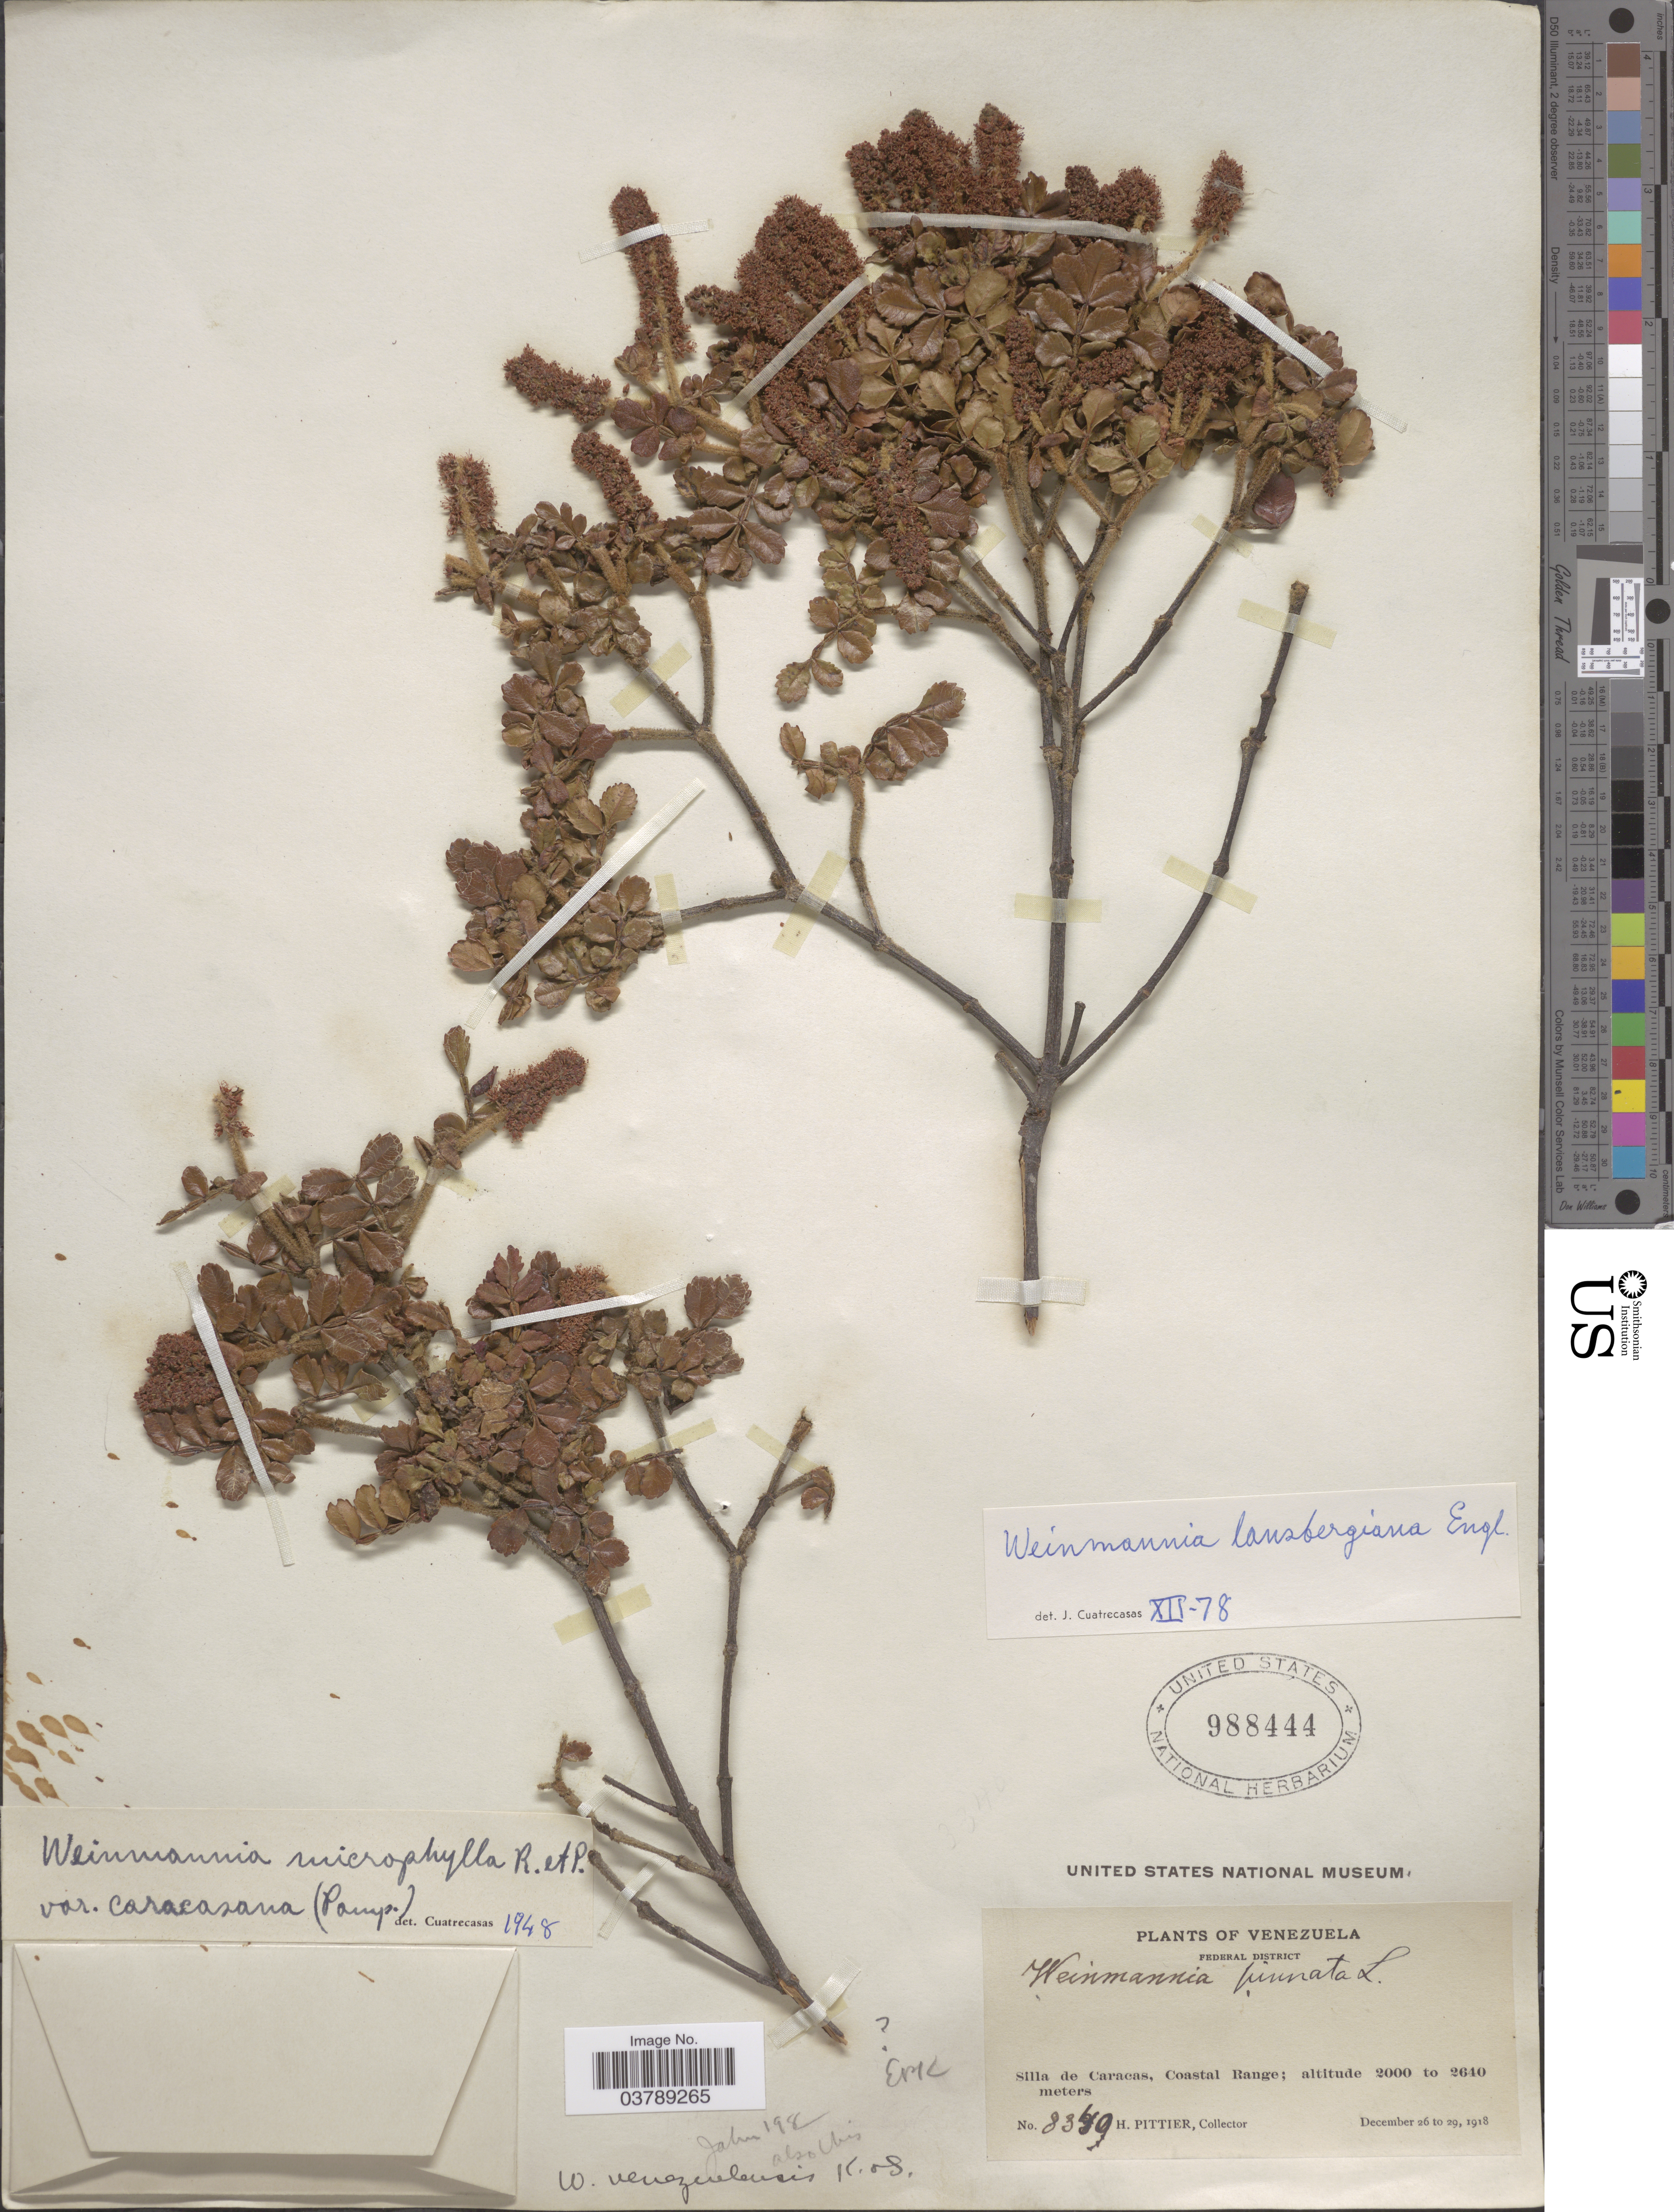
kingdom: Plantae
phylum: Tracheophyta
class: Magnoliopsida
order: Oxalidales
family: Cunoniaceae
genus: Weinmannia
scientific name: Weinmannia lansbergiana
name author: Engl.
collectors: H. F. Pittier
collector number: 8340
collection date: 1918-12-26/1918-12-29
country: Venezuela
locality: Federal District. Silla de Caracas, Coastal Range.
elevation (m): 2000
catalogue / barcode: US 988444